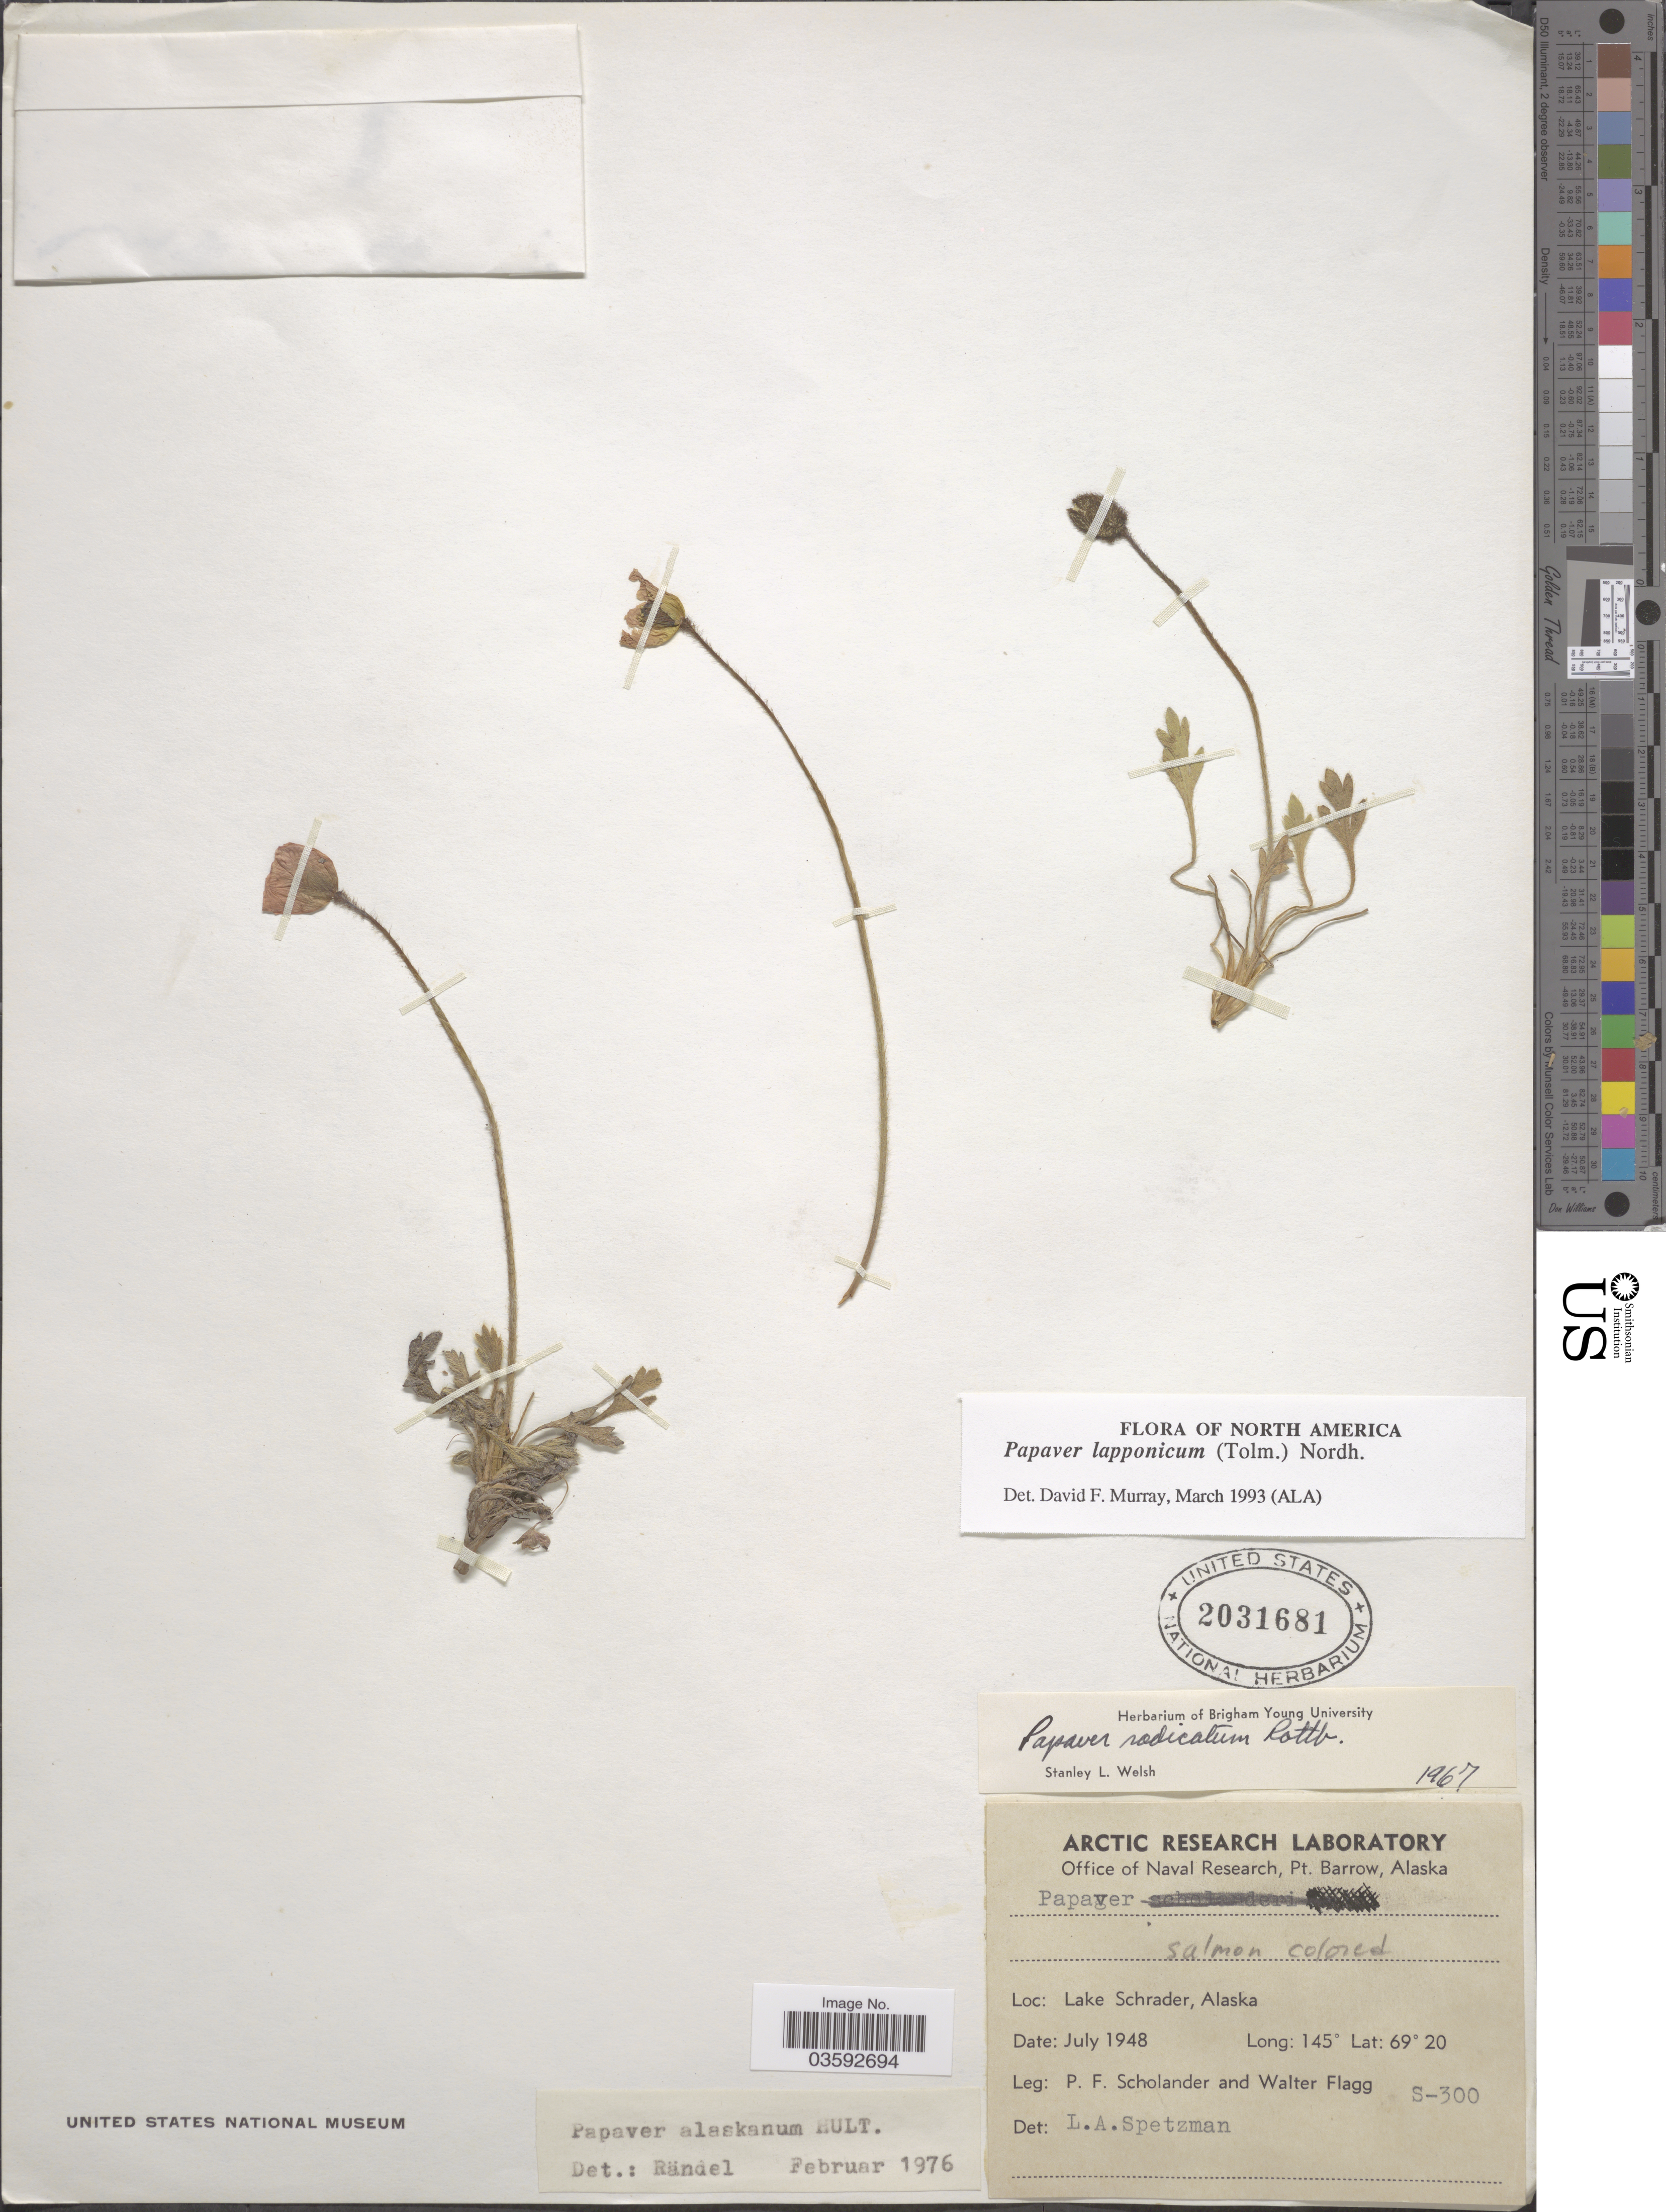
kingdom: Plantae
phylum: Tracheophyta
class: Magnoliopsida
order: Ranunculales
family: Papaveraceae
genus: Papaver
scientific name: Papaver lapponicum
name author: (Tolm.) Nordh.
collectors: P. Scholander & W. Flagg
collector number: S-300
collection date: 1948-07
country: United States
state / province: Alaska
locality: Lake Schrader.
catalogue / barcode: US 2031681